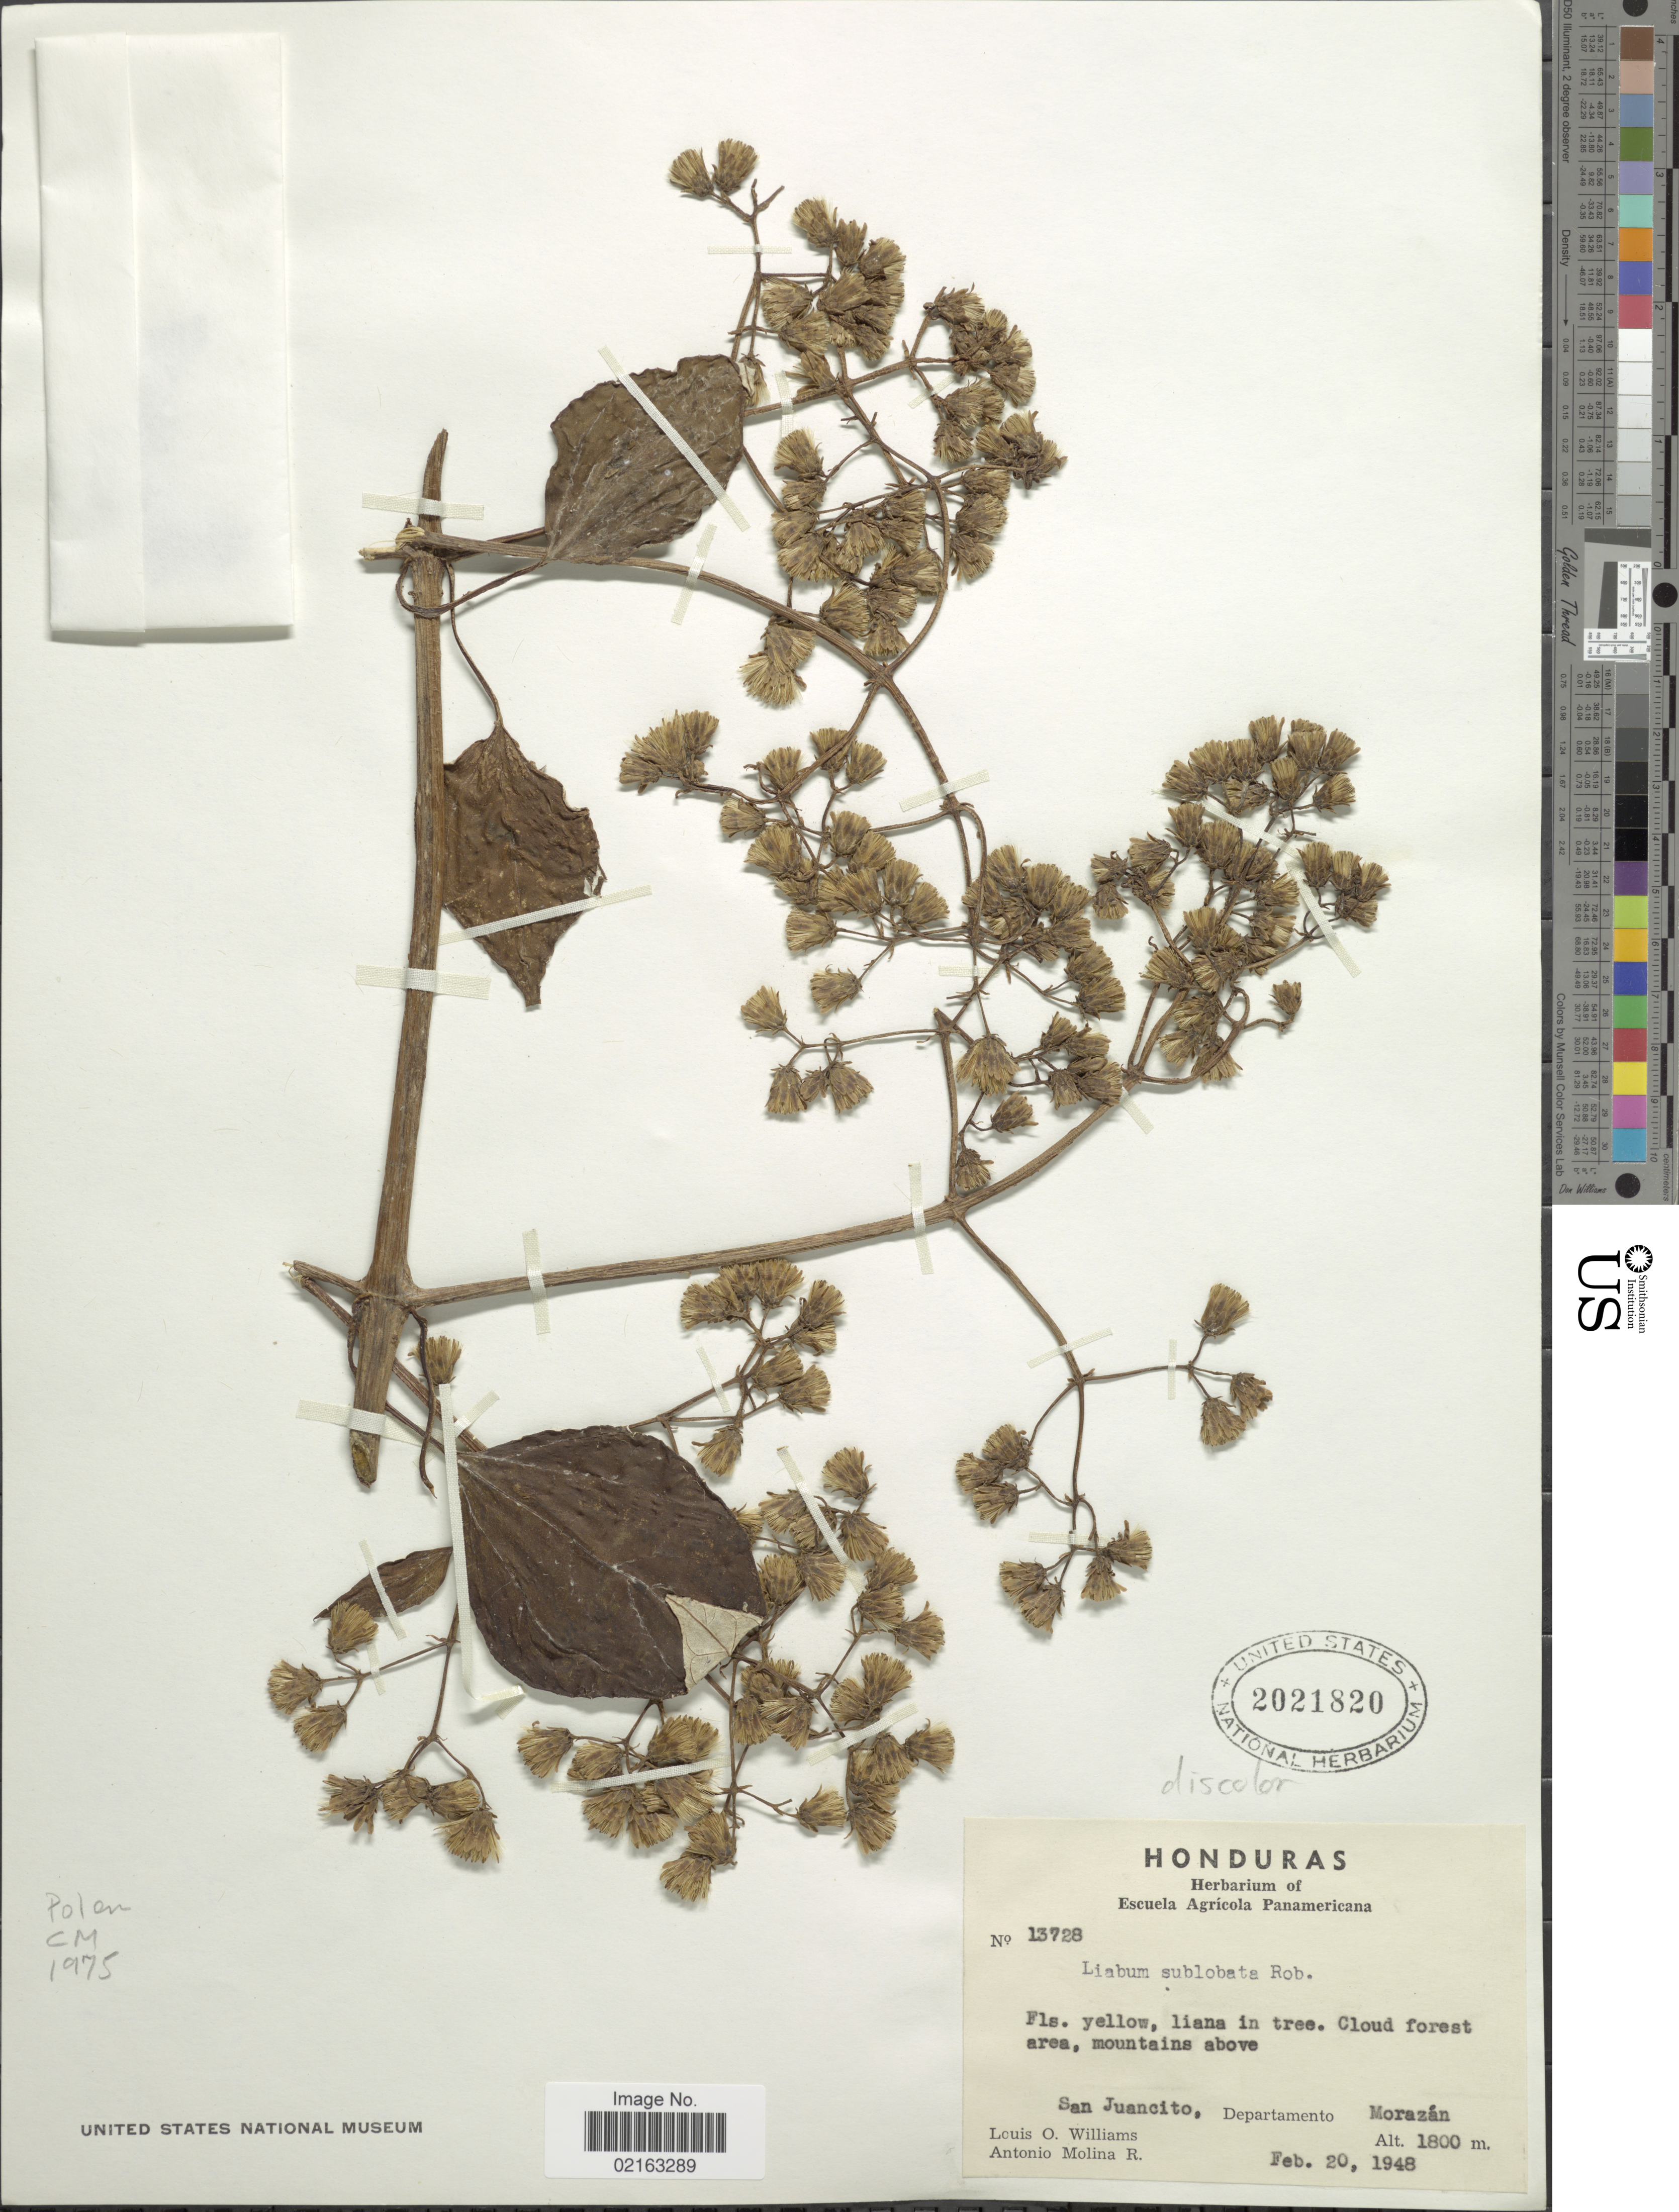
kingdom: Plantae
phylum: Tracheophyta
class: Magnoliopsida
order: Asterales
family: Asteraceae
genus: Sinclairia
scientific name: Sinclairia discolor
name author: Hook. & Arn.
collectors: L. O. Williams & A. Molina R.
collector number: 13728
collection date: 1948-02-20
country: Honduras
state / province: Fco. Morazán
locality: Cloud forest area, mountains above San Juancito, Departamento Morazán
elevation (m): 1800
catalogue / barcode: US 2021820